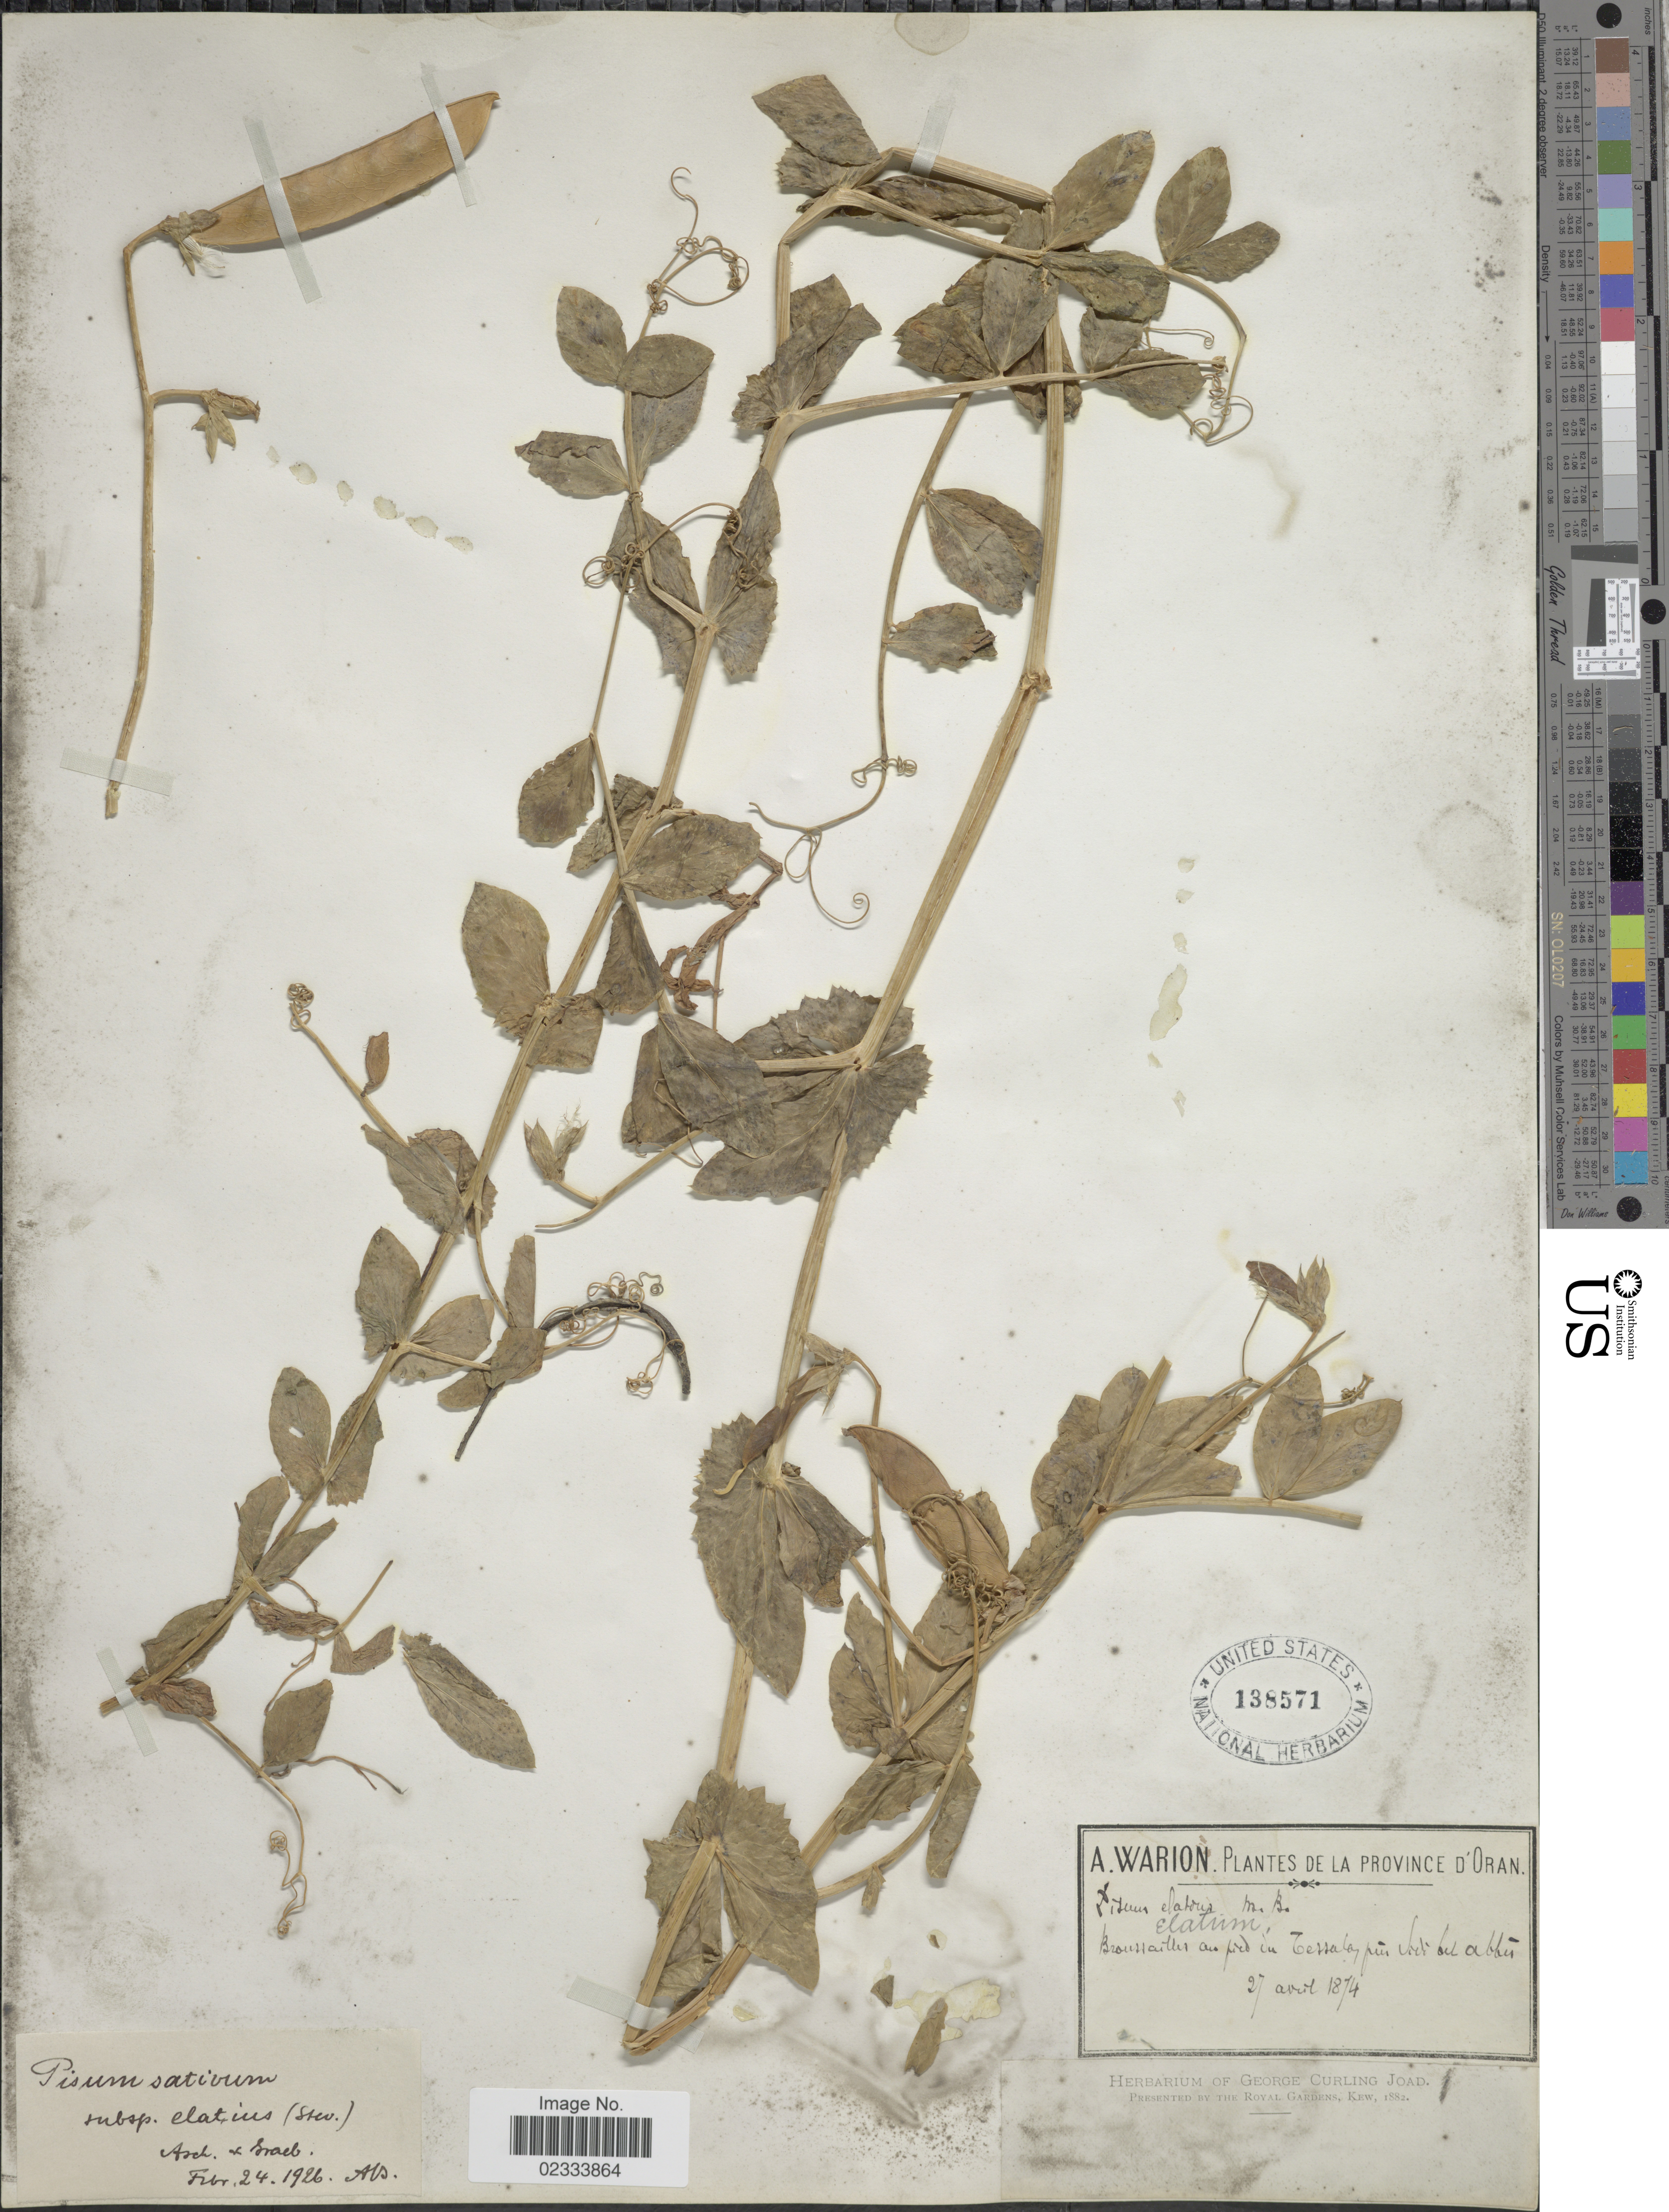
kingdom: Plantae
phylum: Tracheophyta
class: Magnoliopsida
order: Fabales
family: Fabaceae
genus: Pisum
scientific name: Pisum sativum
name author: L.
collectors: A. Warion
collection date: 1874-04-27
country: Algeria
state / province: Oran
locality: Province d'Oran, Broussailles an pied du Tessala pres Sidi bel abbès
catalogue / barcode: US 138571